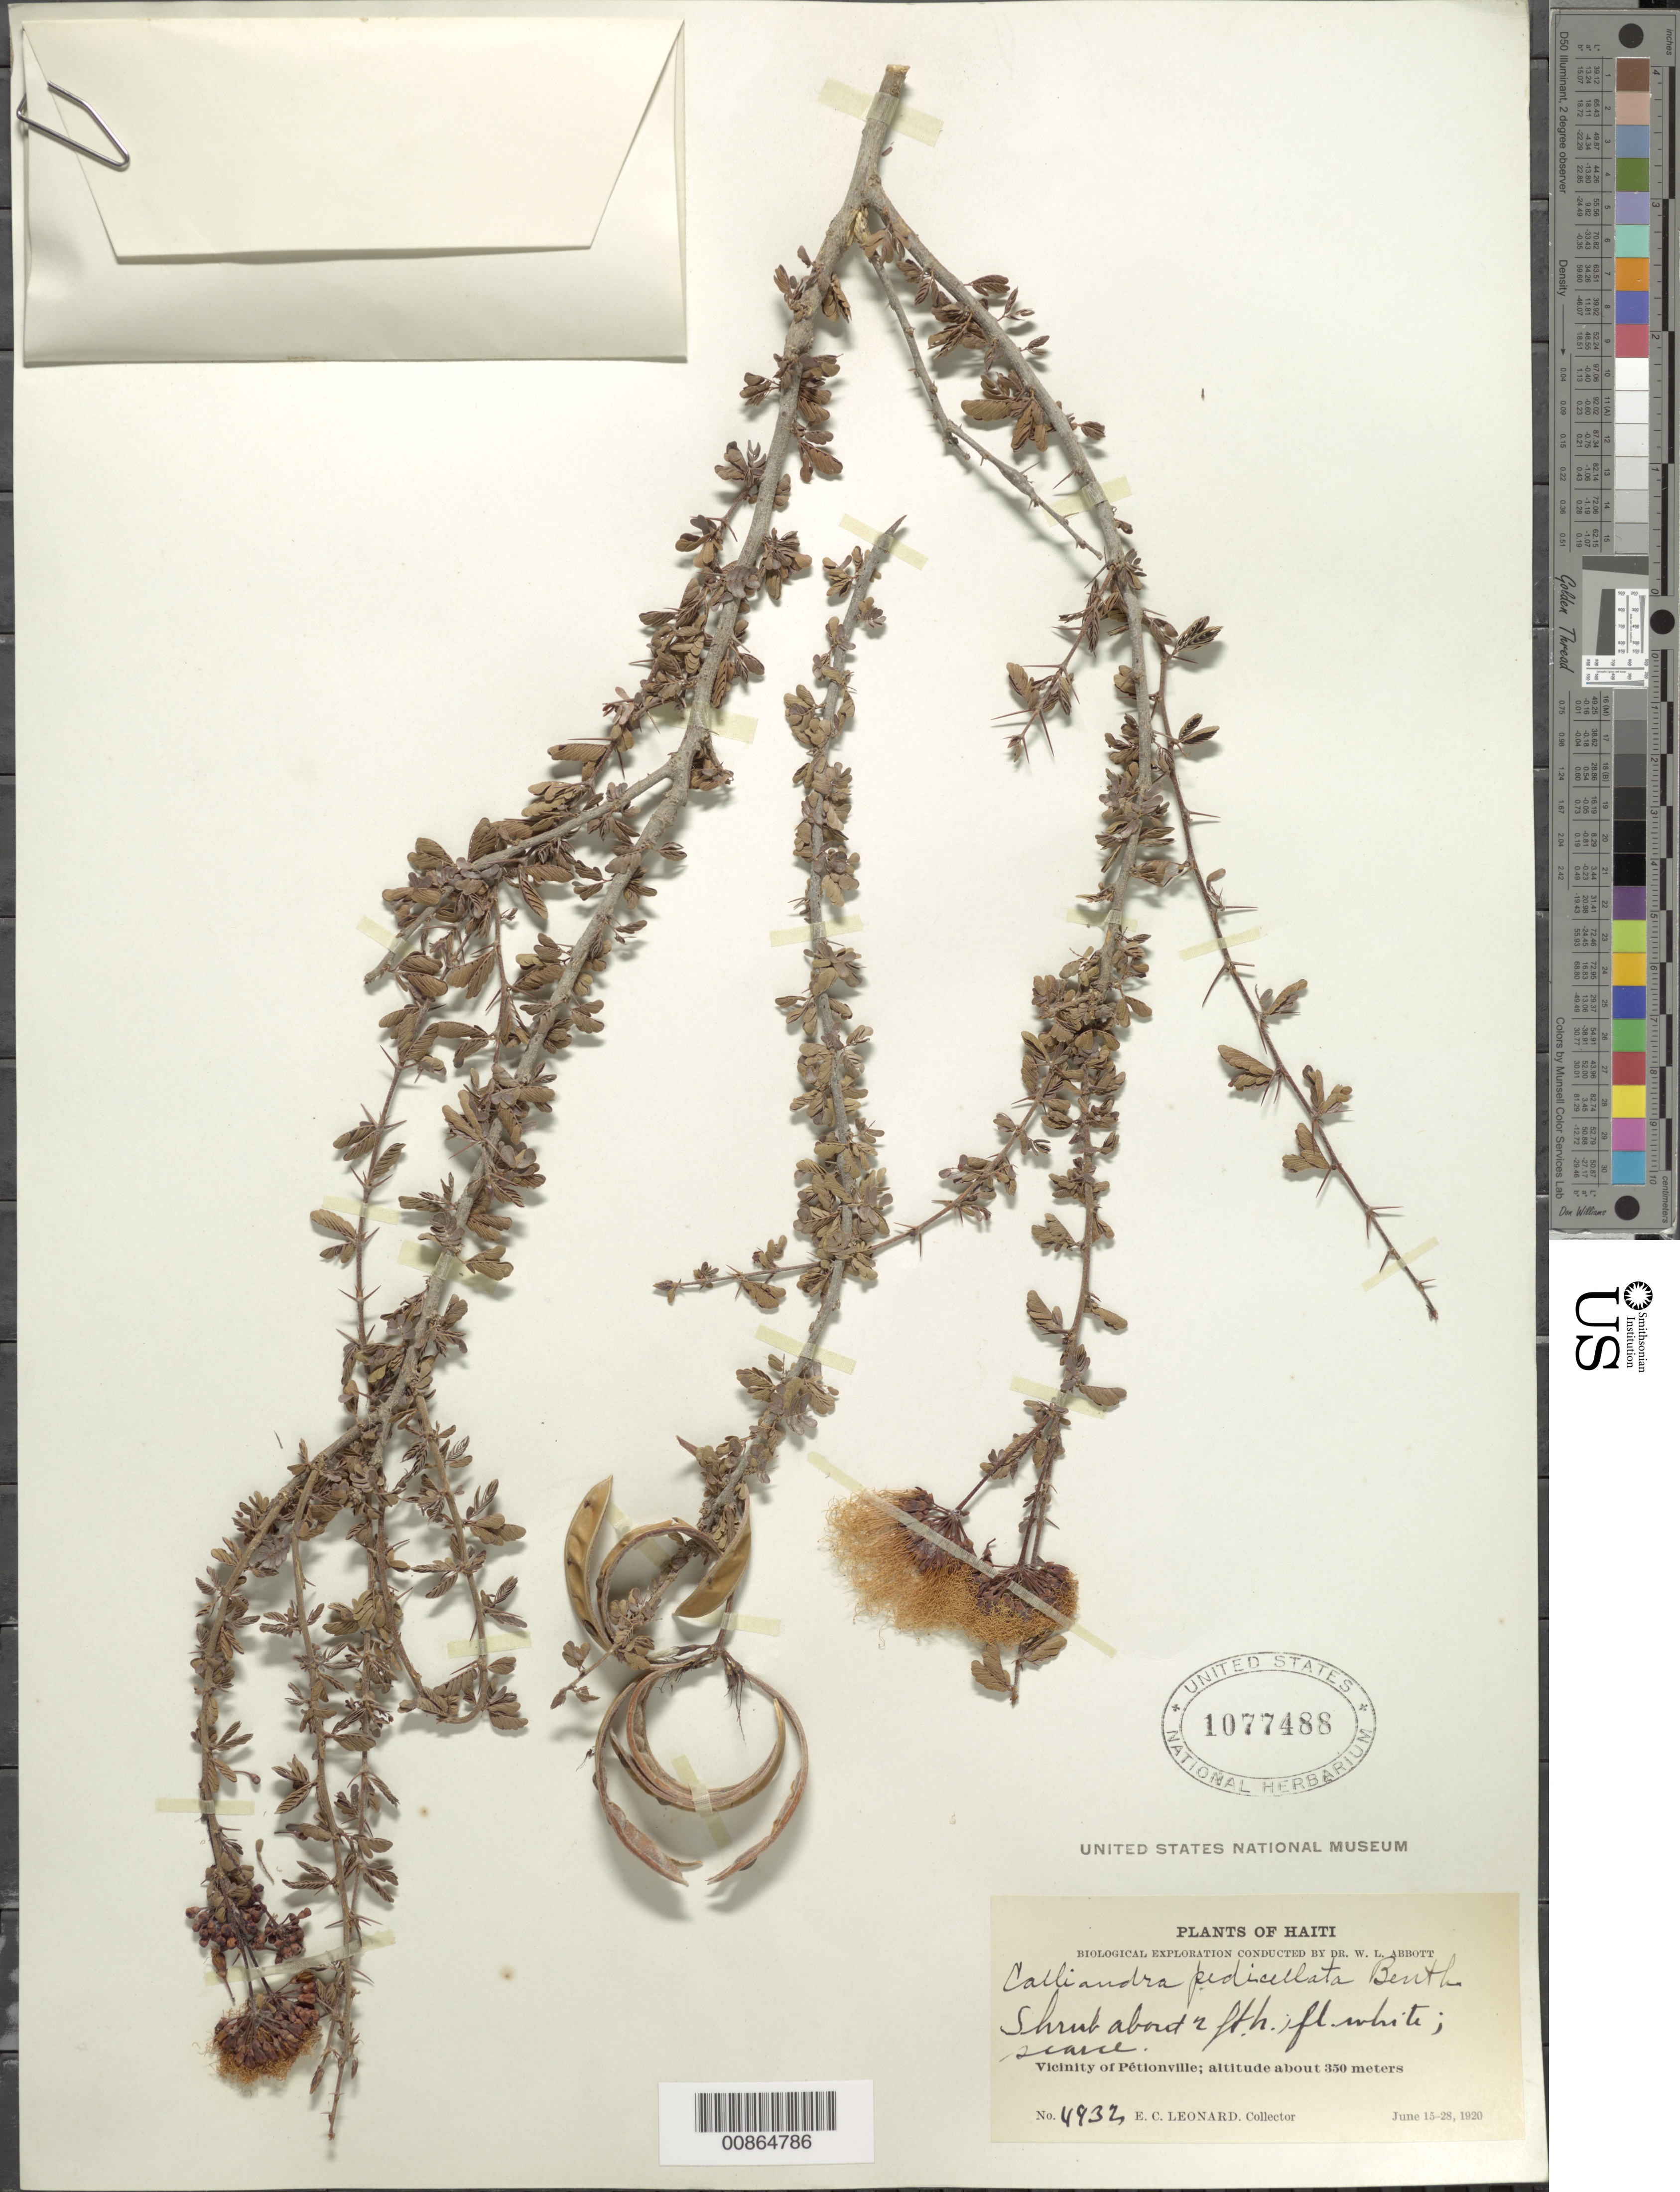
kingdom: Plantae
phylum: Tracheophyta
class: Magnoliopsida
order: Fabales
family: Fabaceae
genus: Calliandra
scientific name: Calliandra pedicellata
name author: Benth.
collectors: E. C. Leonard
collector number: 4932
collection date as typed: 15 Jun 1920 to 28 Jun 1920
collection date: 1920-06-15/1920-06-28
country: Haiti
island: Hispaniola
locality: Vicinity of Pétionville.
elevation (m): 350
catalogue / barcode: US 1077488